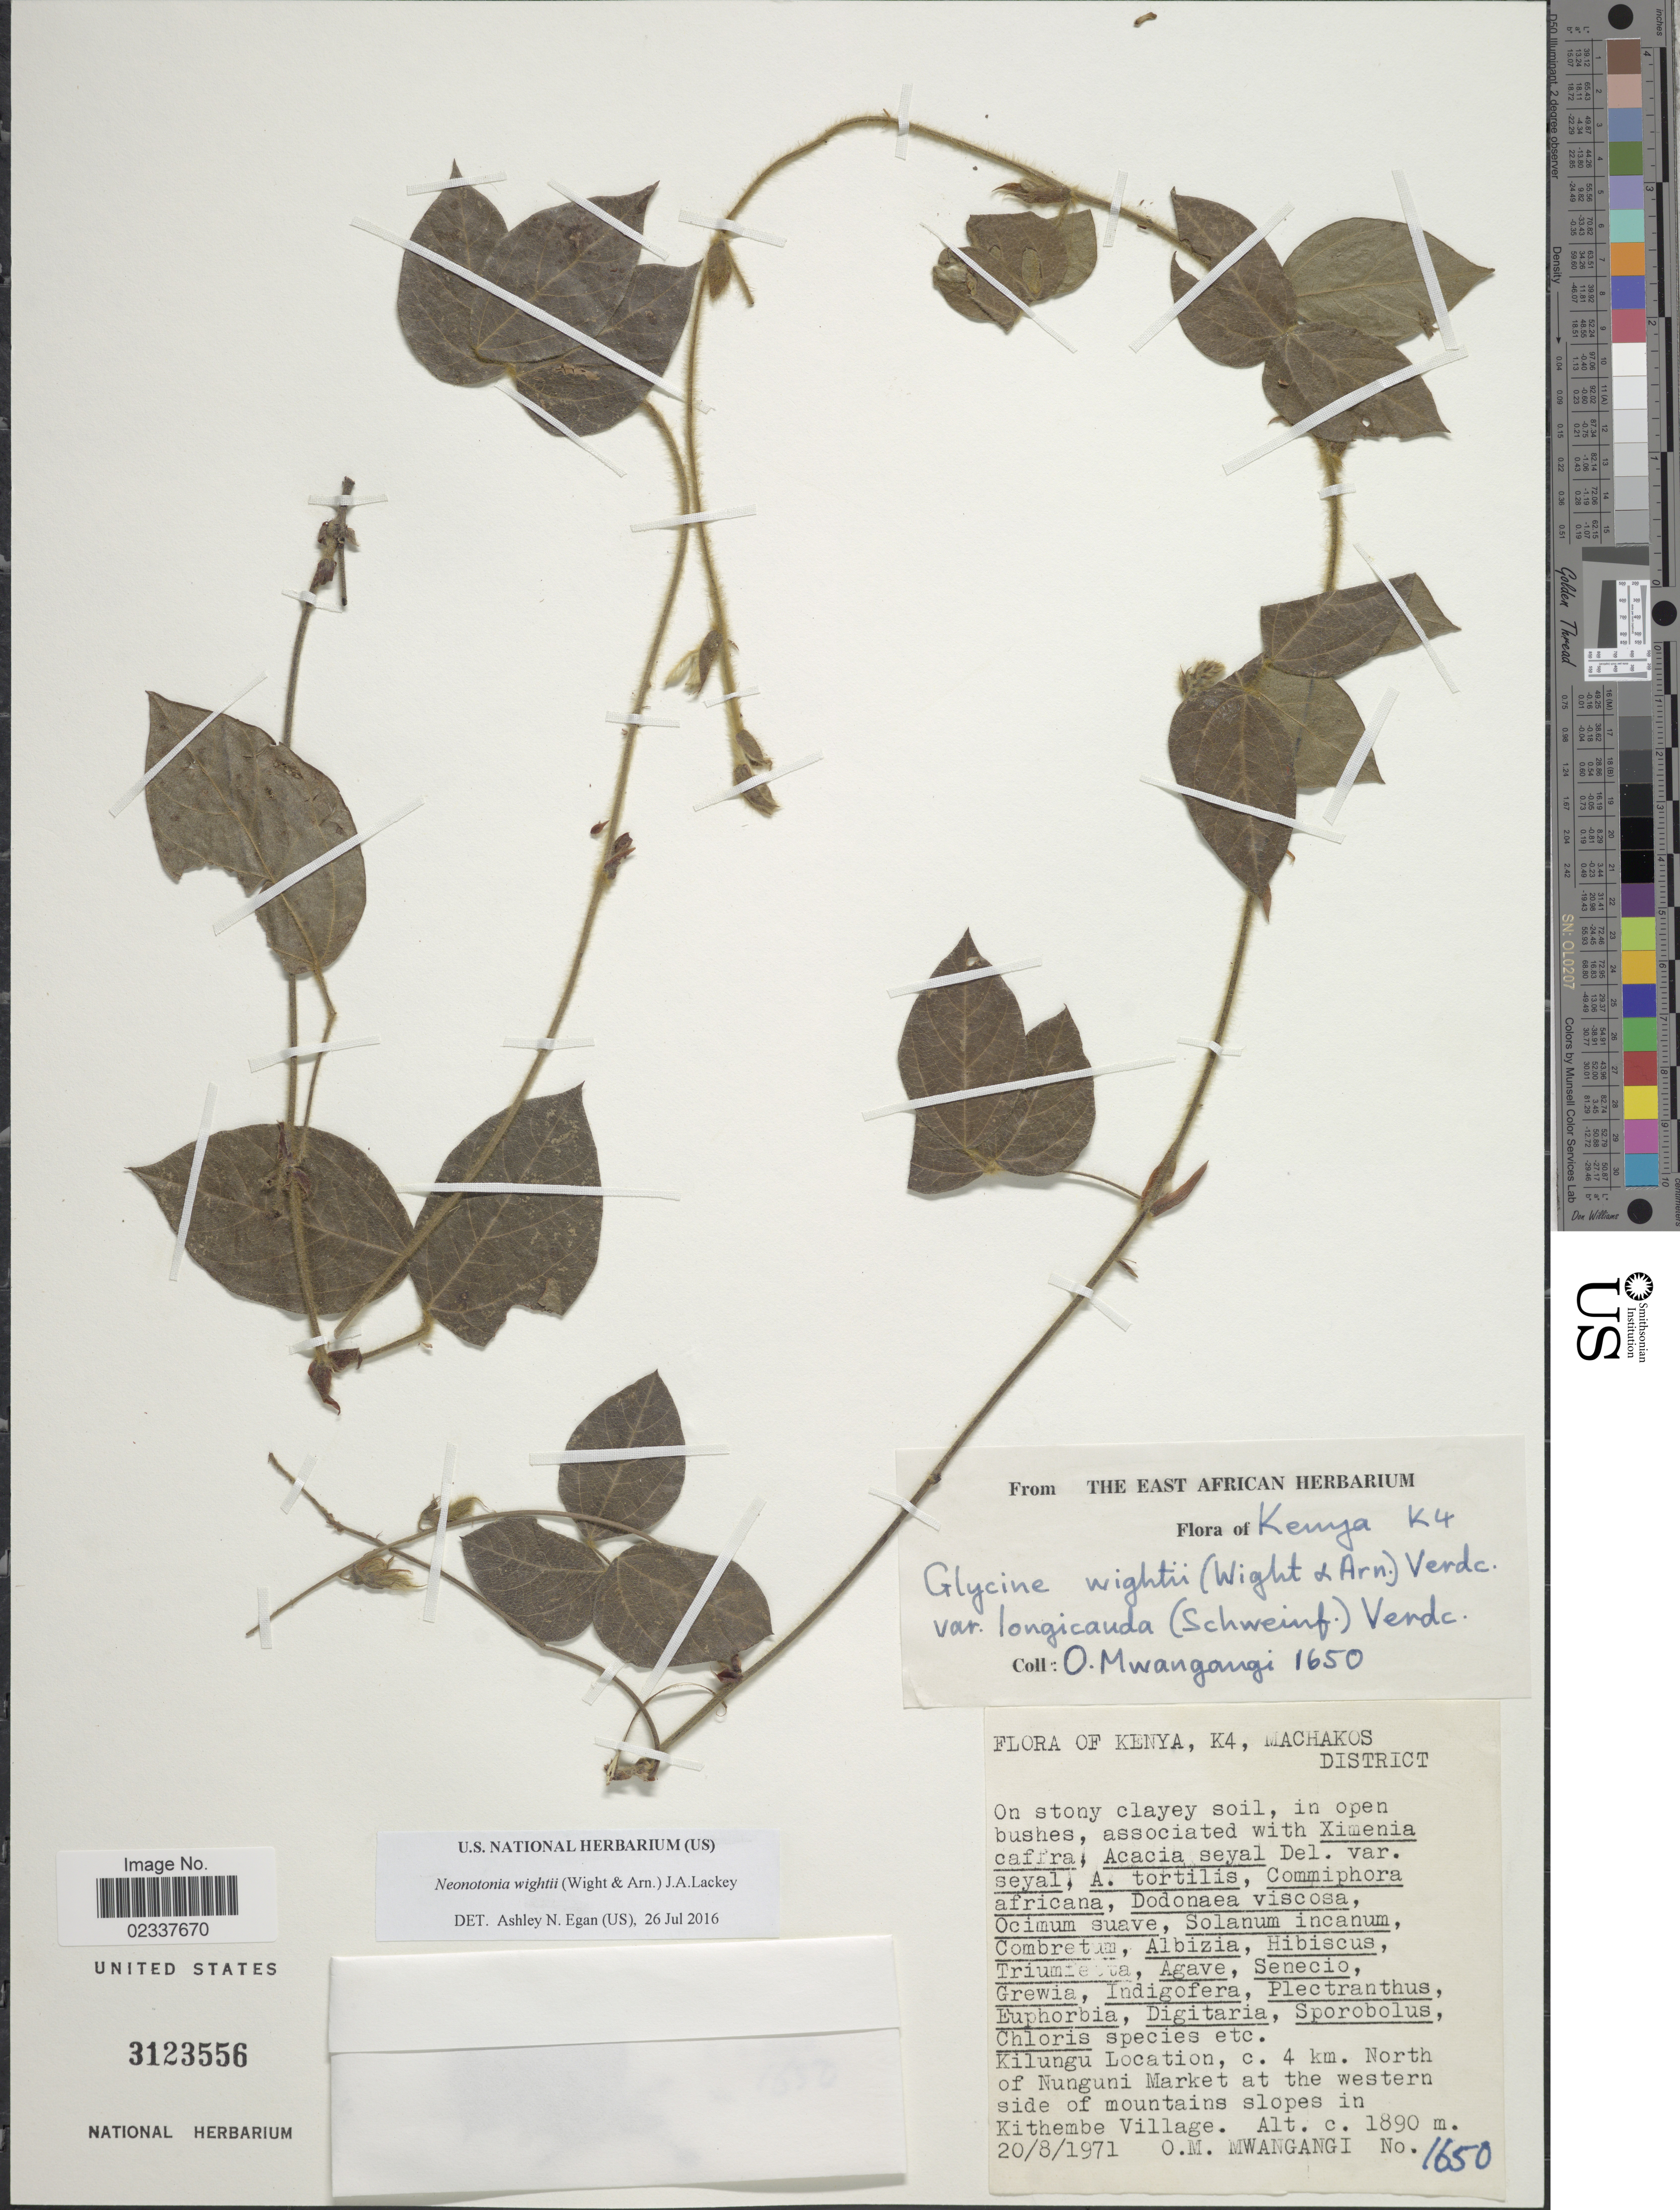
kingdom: Plantae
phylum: Tracheophyta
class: Magnoliopsida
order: Fabales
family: Fabaceae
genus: Neonotonia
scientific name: Neonotonia wightii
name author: (Arn.) J.A. Lackey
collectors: O. M. Mwangangi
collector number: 1650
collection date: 1971-08-20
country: Kenya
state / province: Machakos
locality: Kenya, K4, Kilungu Location, c. 4 km North of Nunguni Market at the western side of mountains slopes in Kithembe Village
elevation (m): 1890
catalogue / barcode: US 3123556